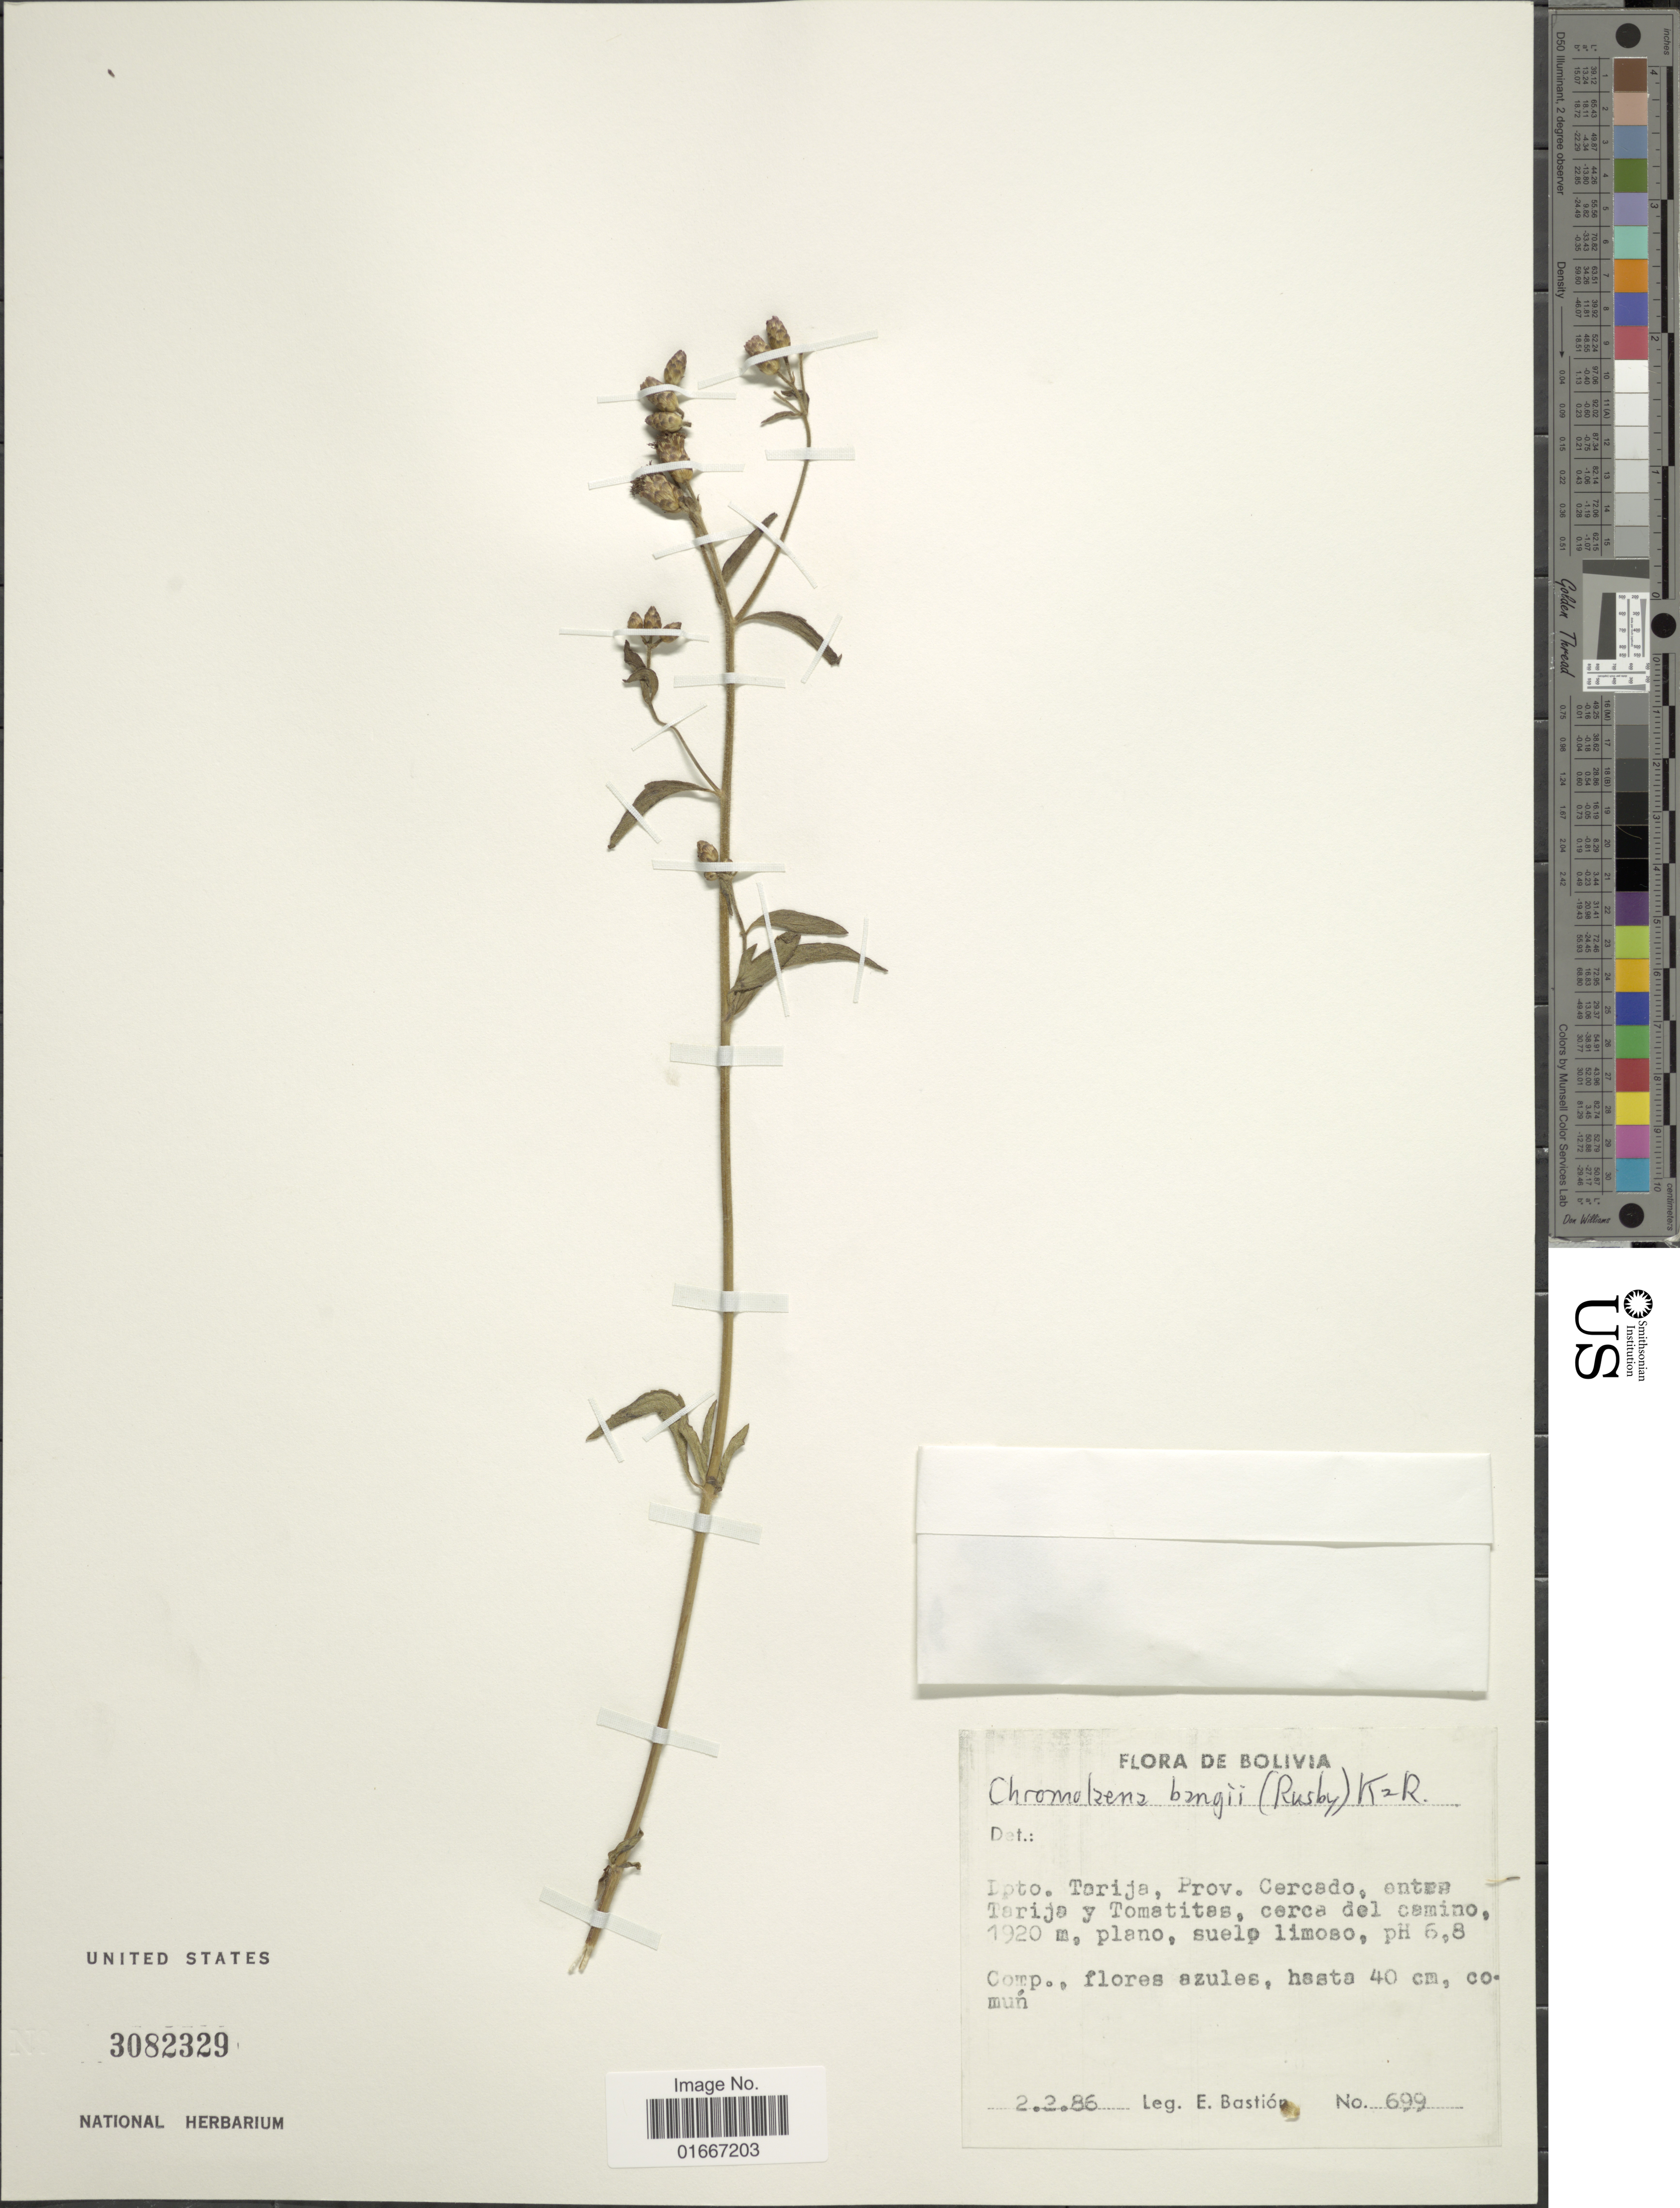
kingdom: Plantae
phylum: Tracheophyta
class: Magnoliopsida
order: Asterales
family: Asteraceae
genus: Chromolaena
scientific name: Chromolaena bangii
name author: (Rusby) R.M. King & H. Rob.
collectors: E. Bastion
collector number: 699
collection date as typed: Transcribed d/m/y: 2/2/86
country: Bolivia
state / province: Tarija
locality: Prov. Cercado, entre Tarija y Tomatitas, cerca del camino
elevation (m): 1920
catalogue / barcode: US 3082329